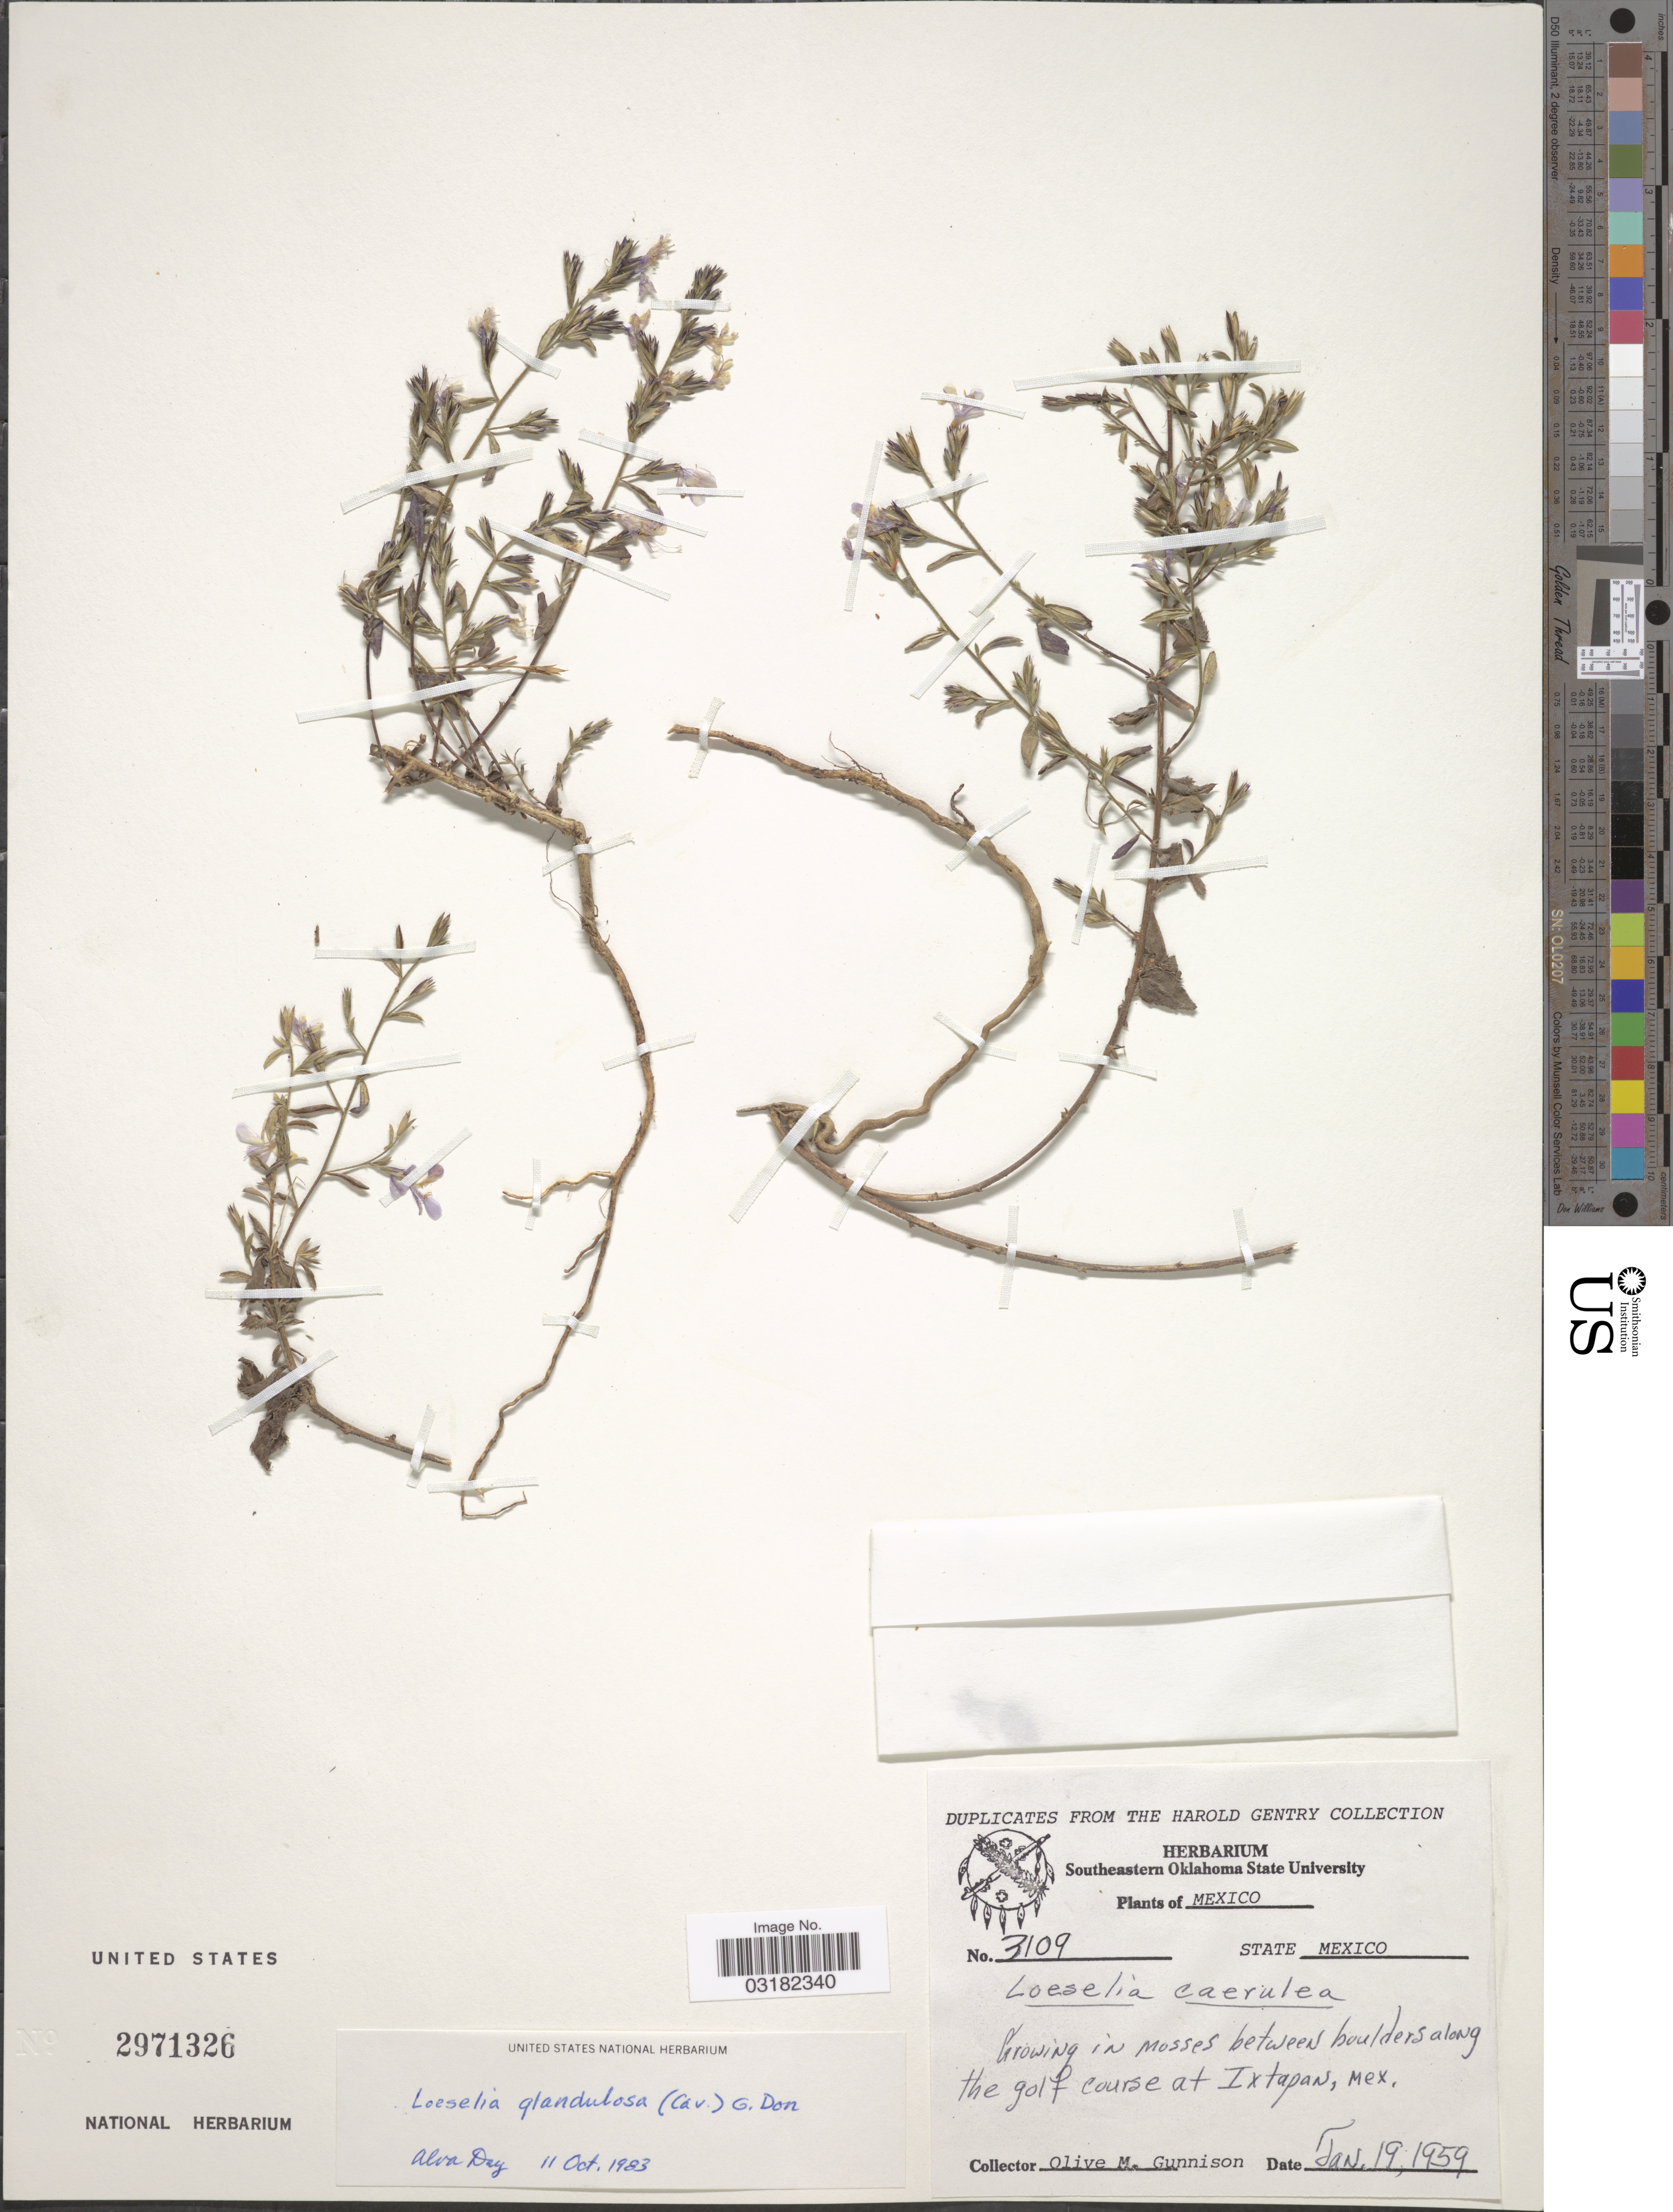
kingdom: Plantae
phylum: Tracheophyta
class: Magnoliopsida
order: Ericales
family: Polemoniaceae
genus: Loeselia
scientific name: Loeselia glandulosa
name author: (Cav.) G. Don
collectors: Gunnison, O. M.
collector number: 3109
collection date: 1959-01-19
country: Mexico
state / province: México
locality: Between boulders along the golf course at Ixtapan.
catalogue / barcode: US 2971326